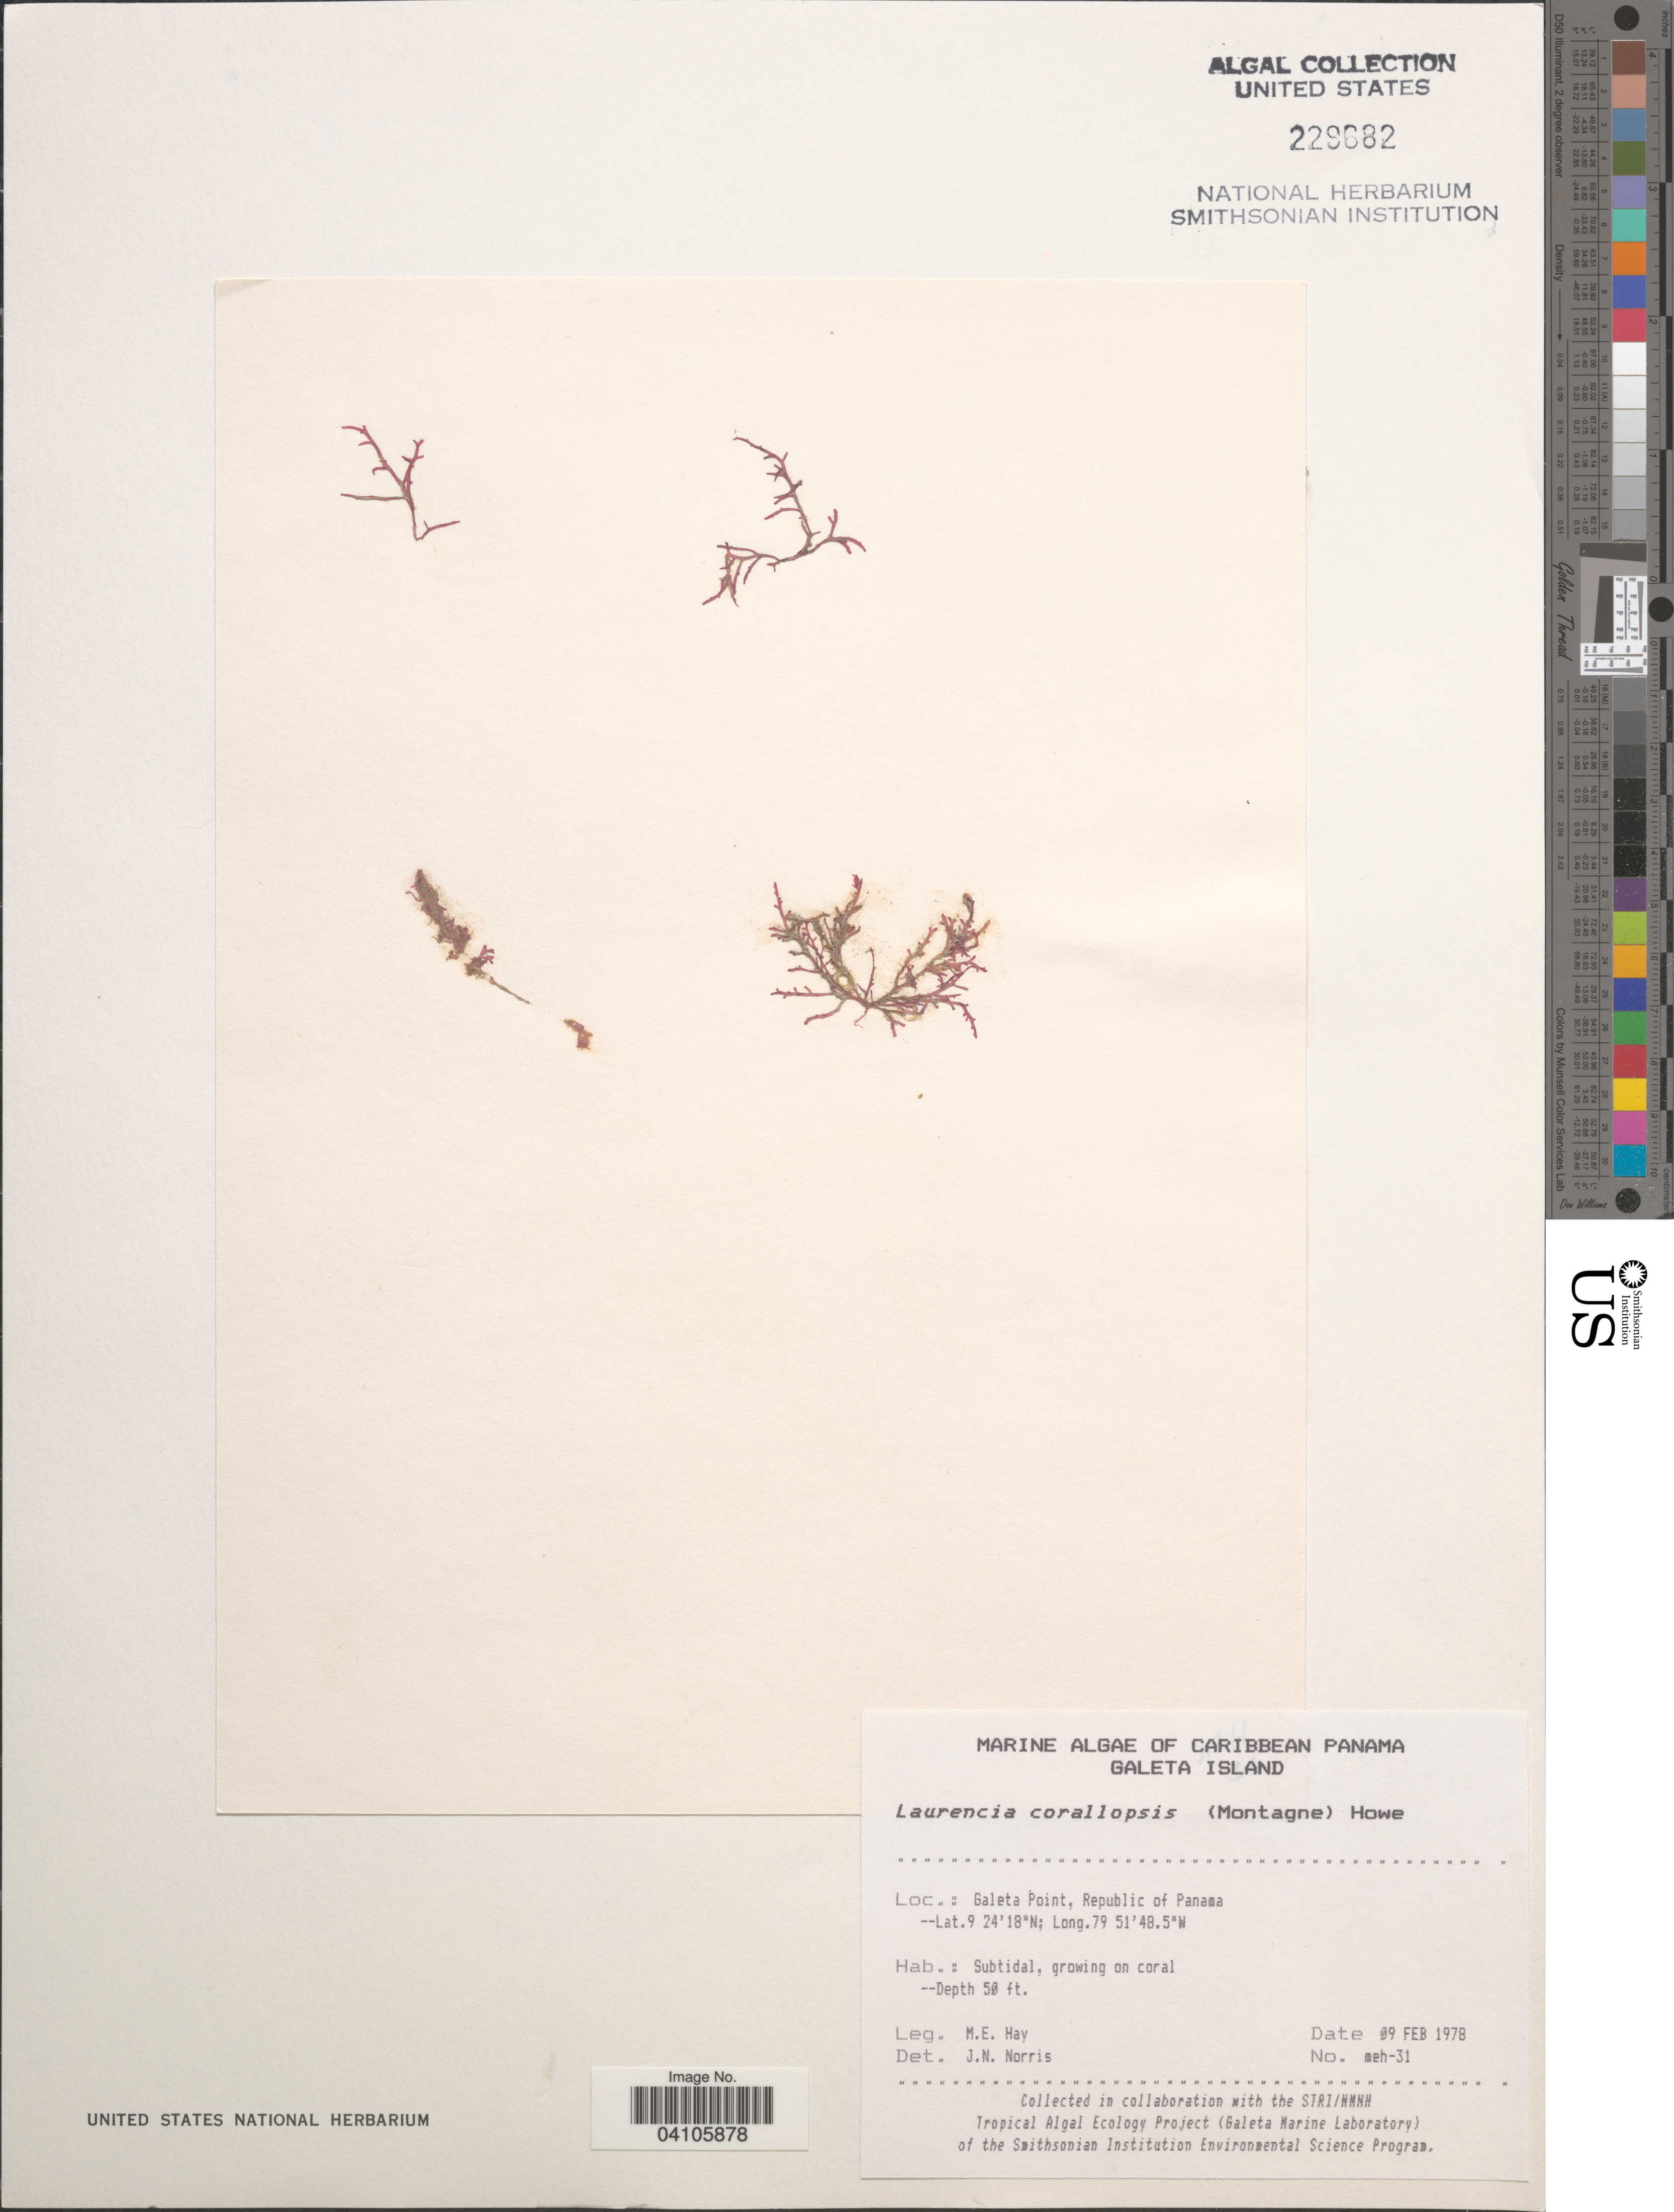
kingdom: Plantae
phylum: Rhodophyta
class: Florideophyceae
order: Ceramiales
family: Rhodomelaceae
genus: Palisada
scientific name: Palisada corallopsis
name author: (Montagne) Sentíes et al.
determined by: Algae name updating Project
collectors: M. E. Hay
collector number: meh-31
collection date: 1978-02-09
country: Panama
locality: Galeta Island. Galeta Point. Caribbean Panama. Republic of Panama.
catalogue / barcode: US 229682